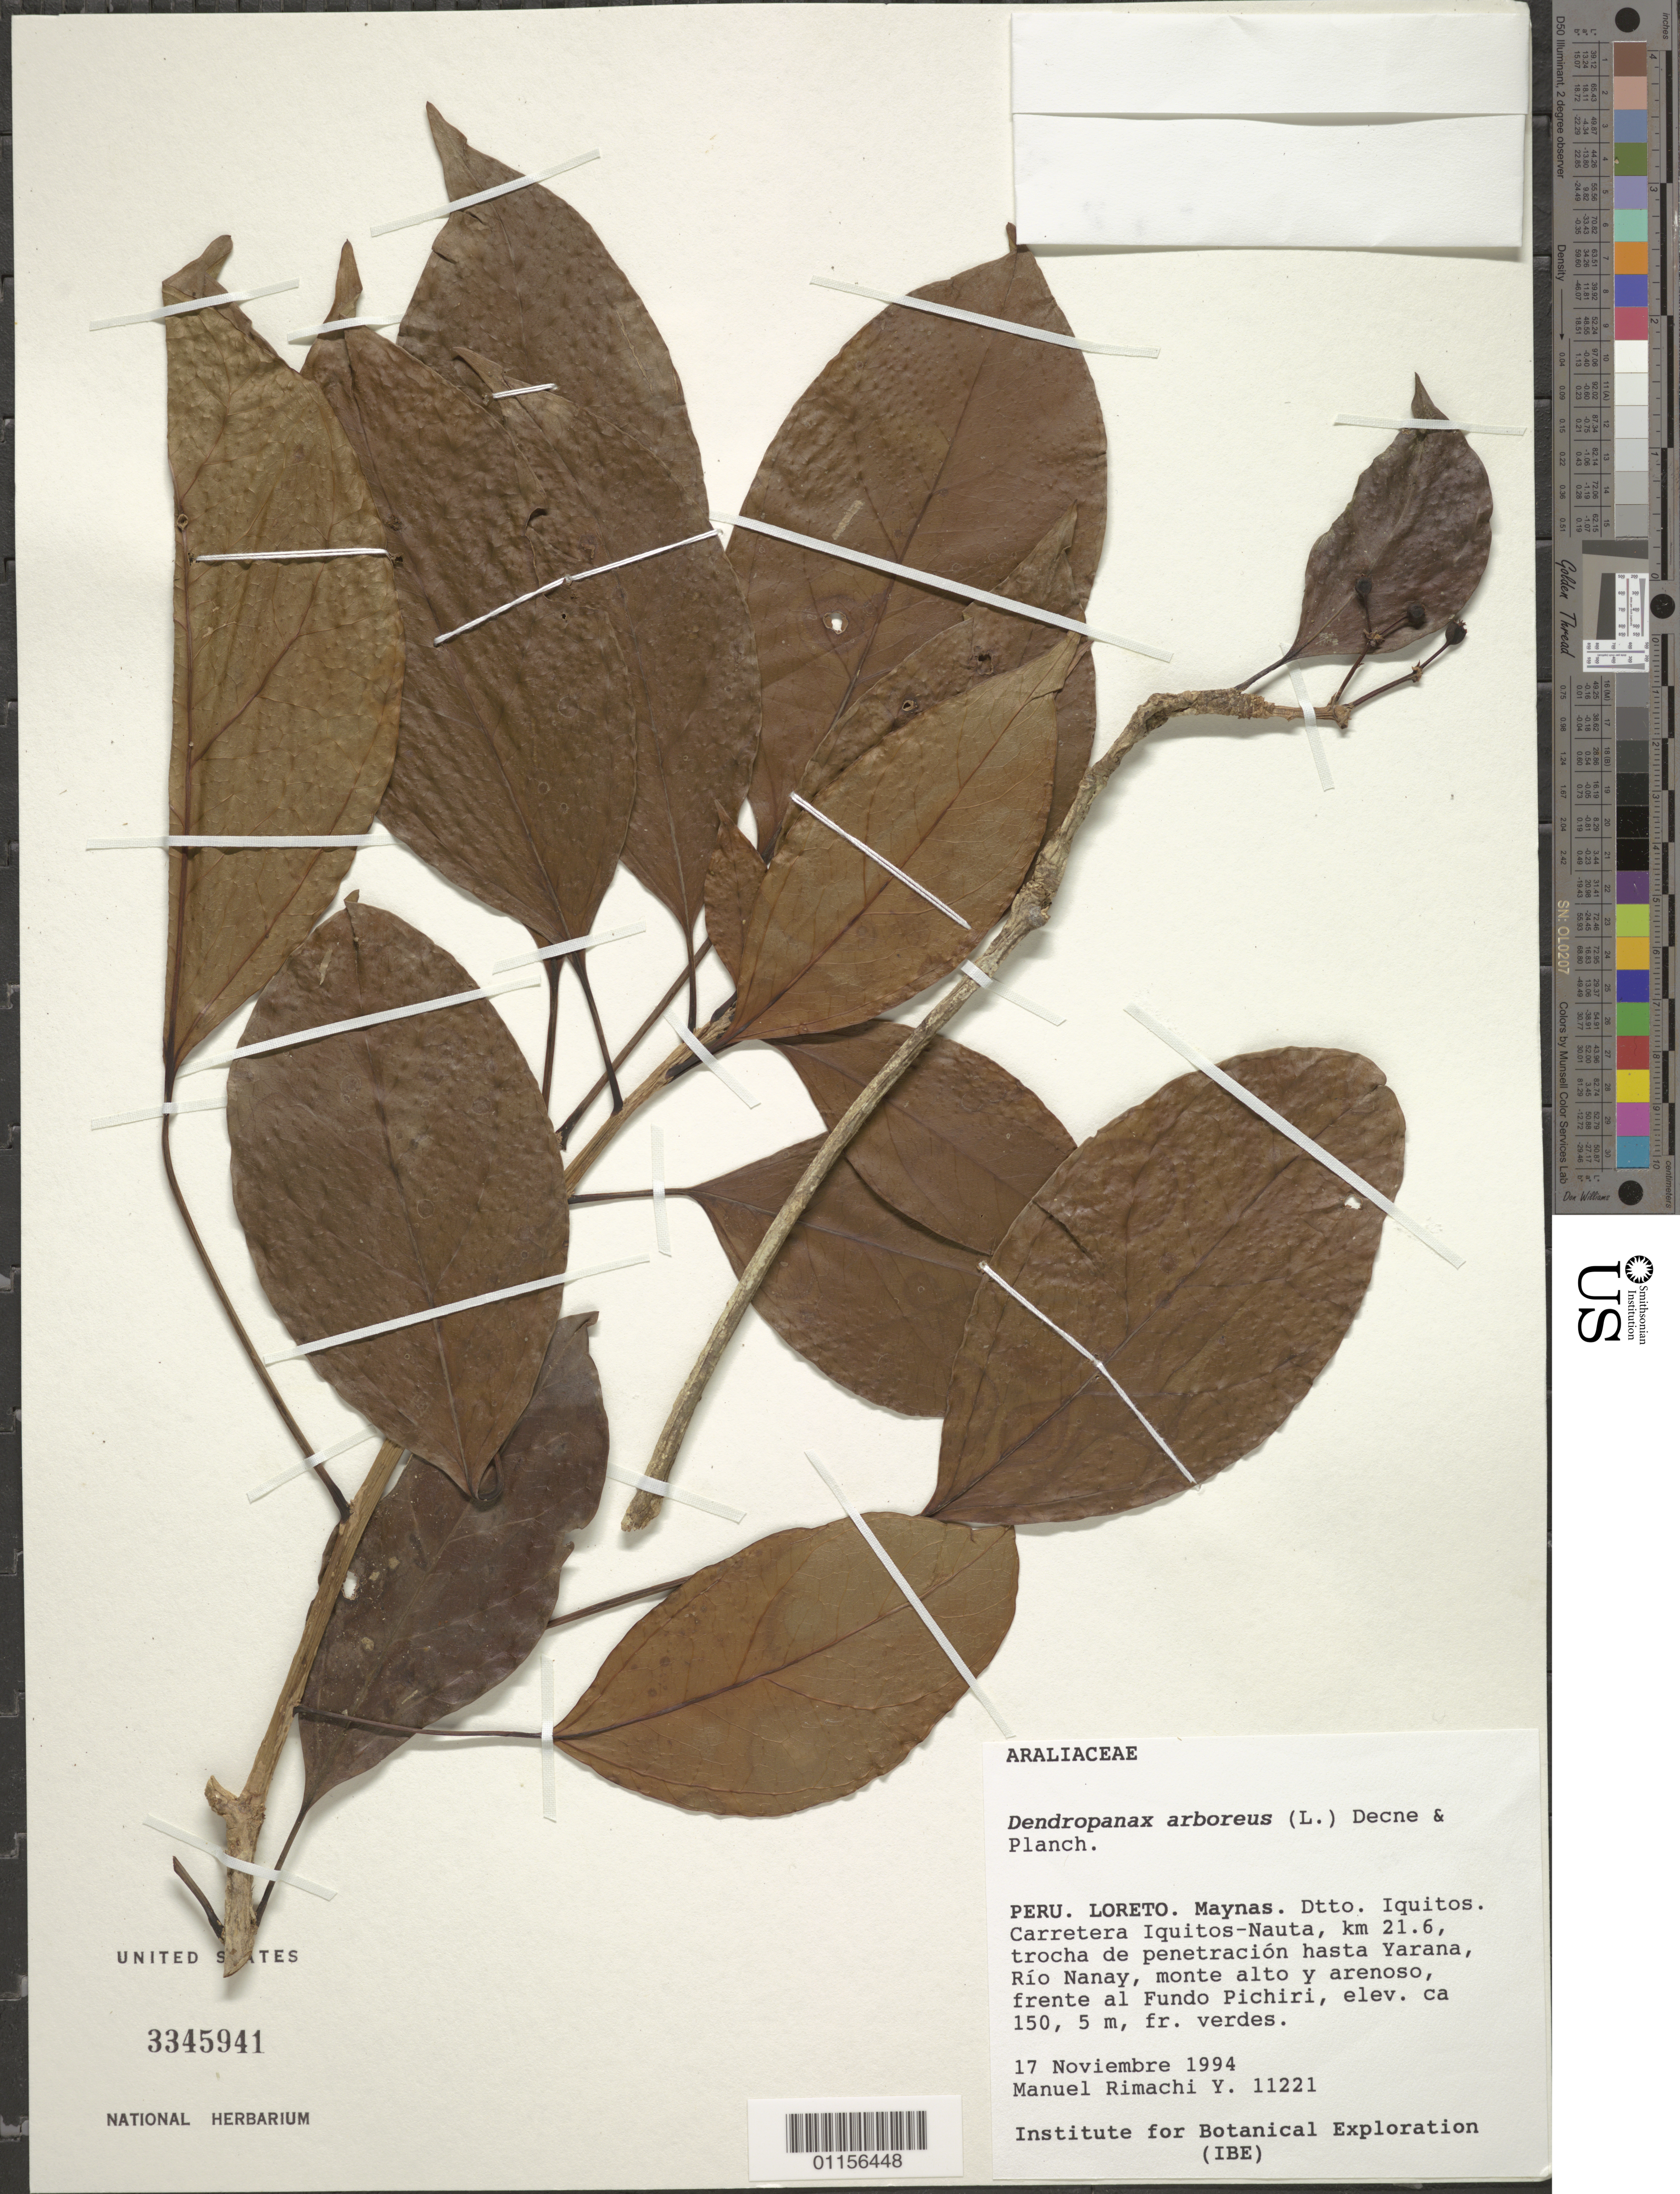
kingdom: Plantae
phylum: Tracheophyta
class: Magnoliopsida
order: Apiales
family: Araliaceae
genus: Dendropanax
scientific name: Dendropanax arboreus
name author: (L.) Decne. & Planch.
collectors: M. Rimachi Y.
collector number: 11221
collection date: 1994-11-17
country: Peru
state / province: Loreto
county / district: Maynas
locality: Iquitos. Carretera Iquitos-Nauta, km 21.6, trocha de penetracion hasta Yarana, Rio Nanay, monte alto y arenoso frente al Fundo Pichiri.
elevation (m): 150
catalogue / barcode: US 3345941